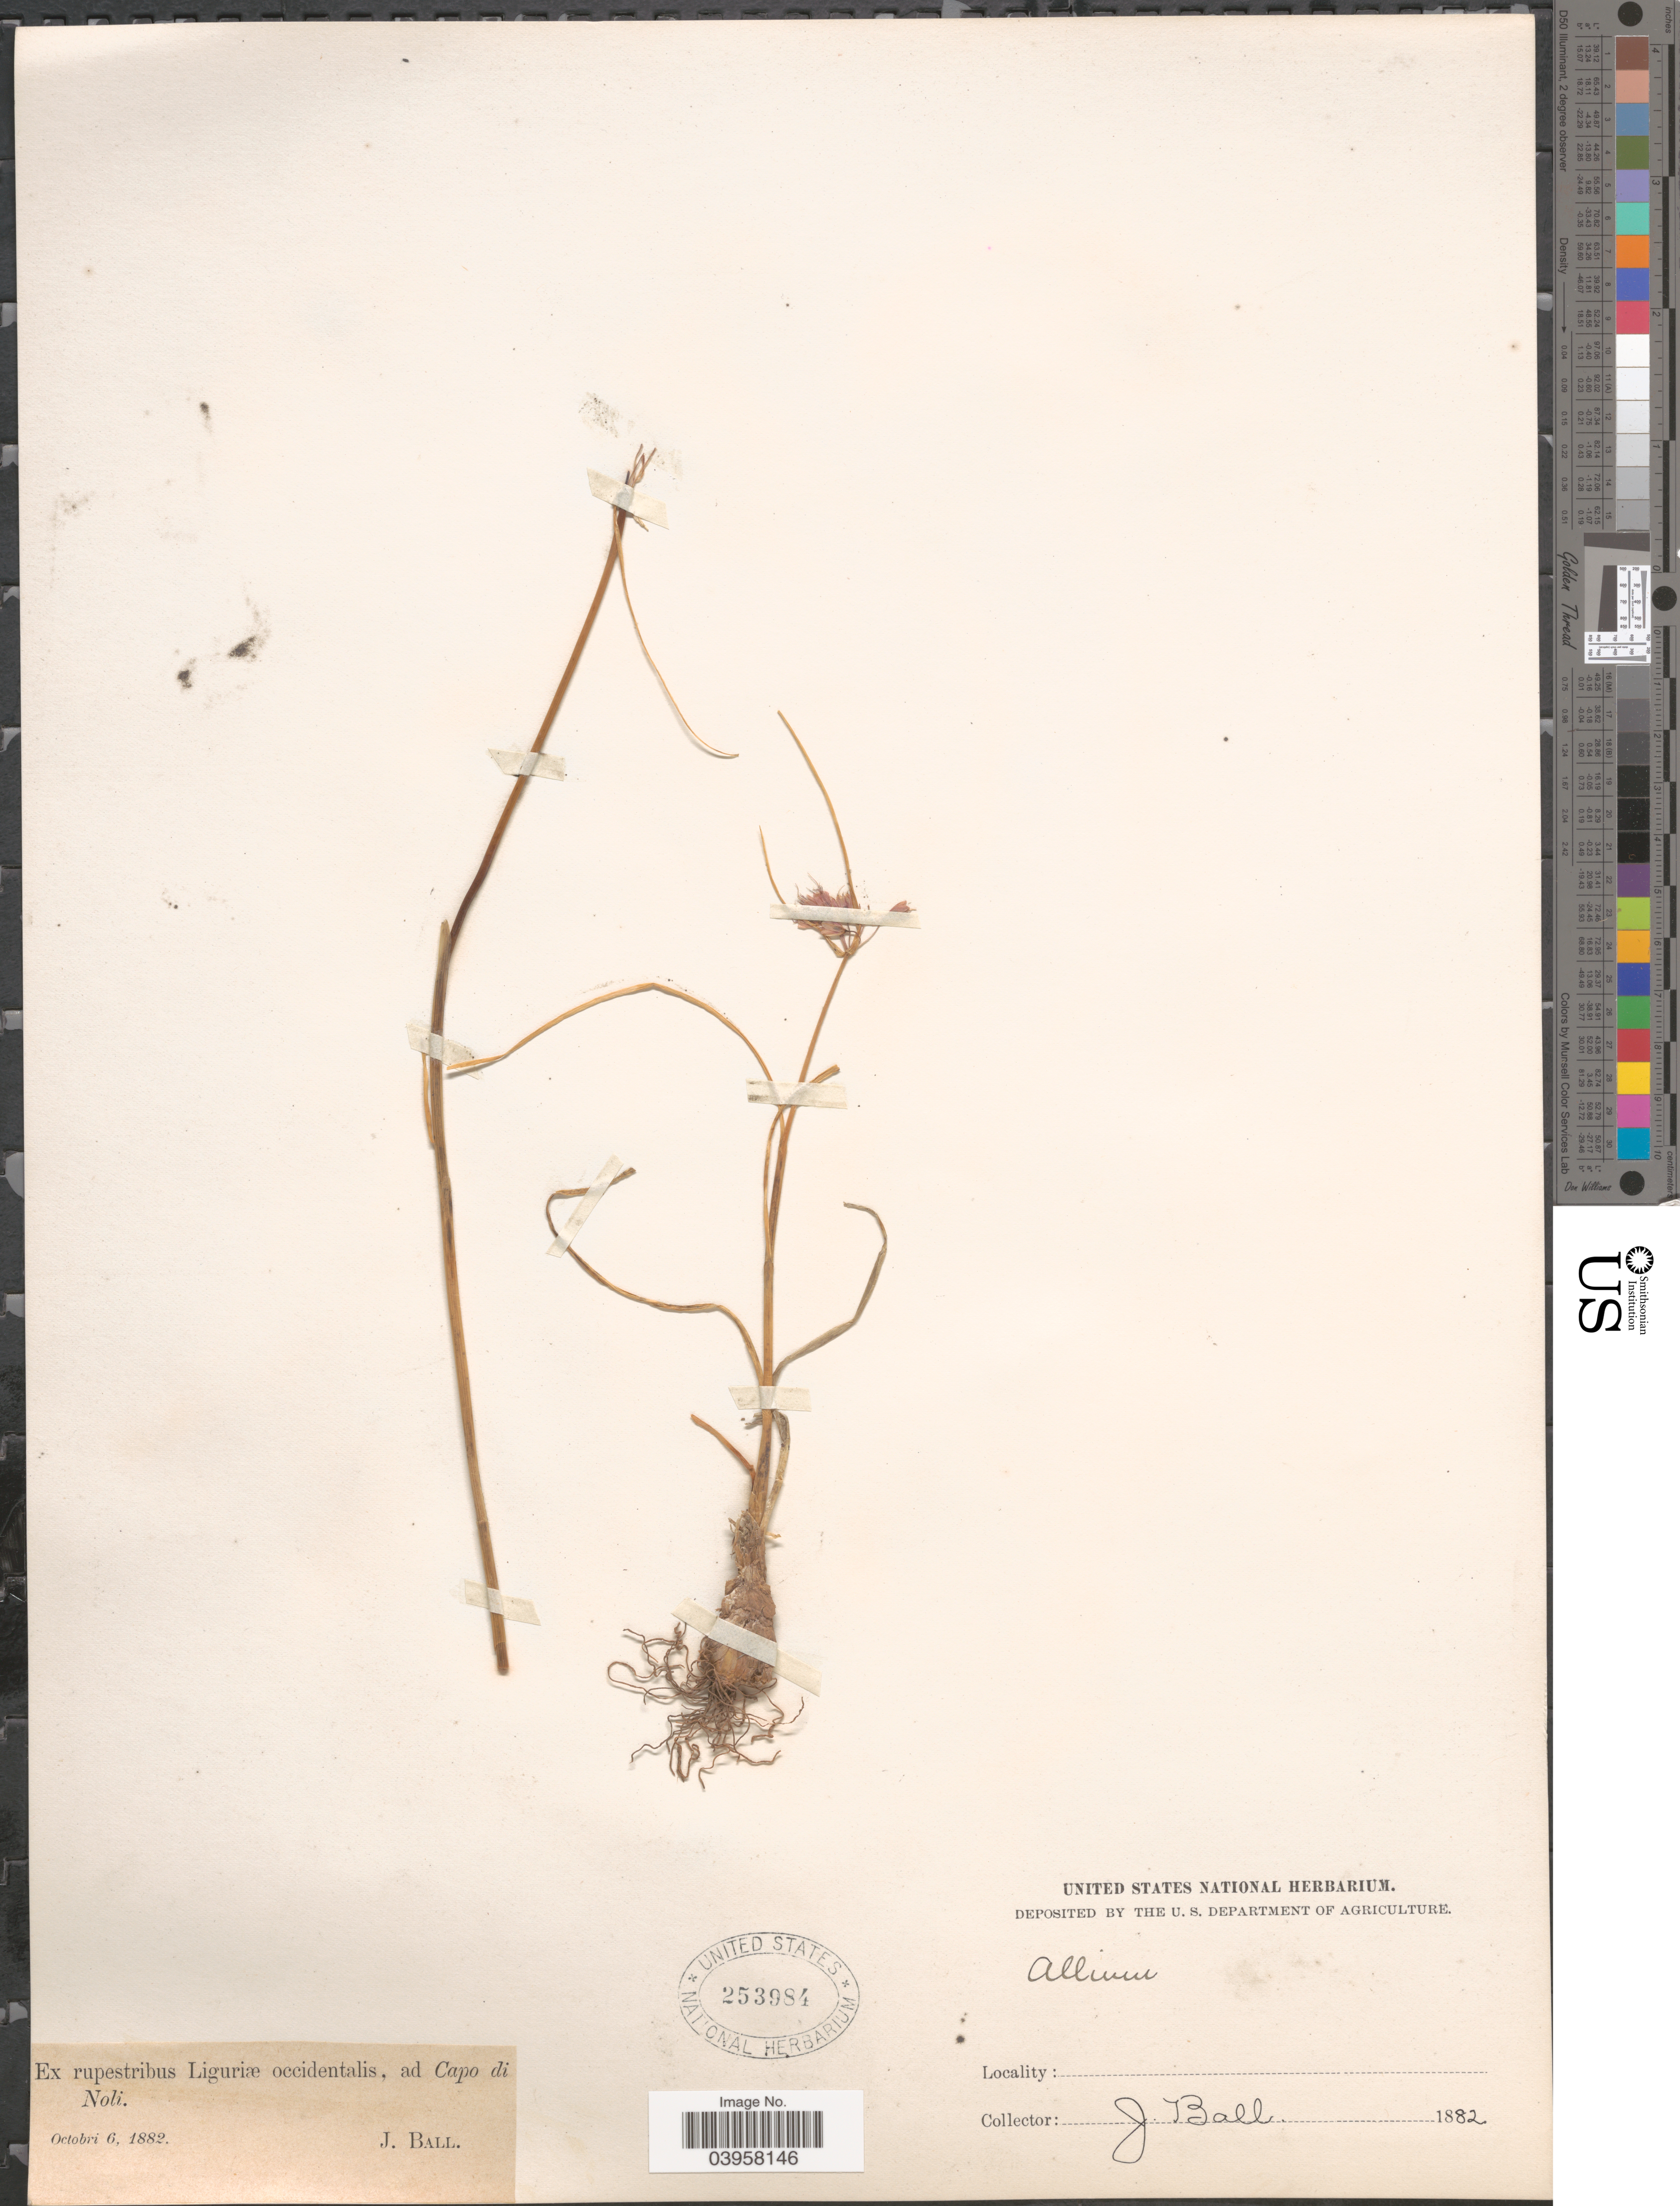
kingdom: Plantae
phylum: Tracheophyta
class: Liliopsida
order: Asparagales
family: Amaryllidaceae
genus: Allium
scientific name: Allium sp.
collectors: J. Ball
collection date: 1882-10-06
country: Italy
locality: Ex rupestribus Liguriæ occidentalis, ad Capo di Noli.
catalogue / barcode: US 253984